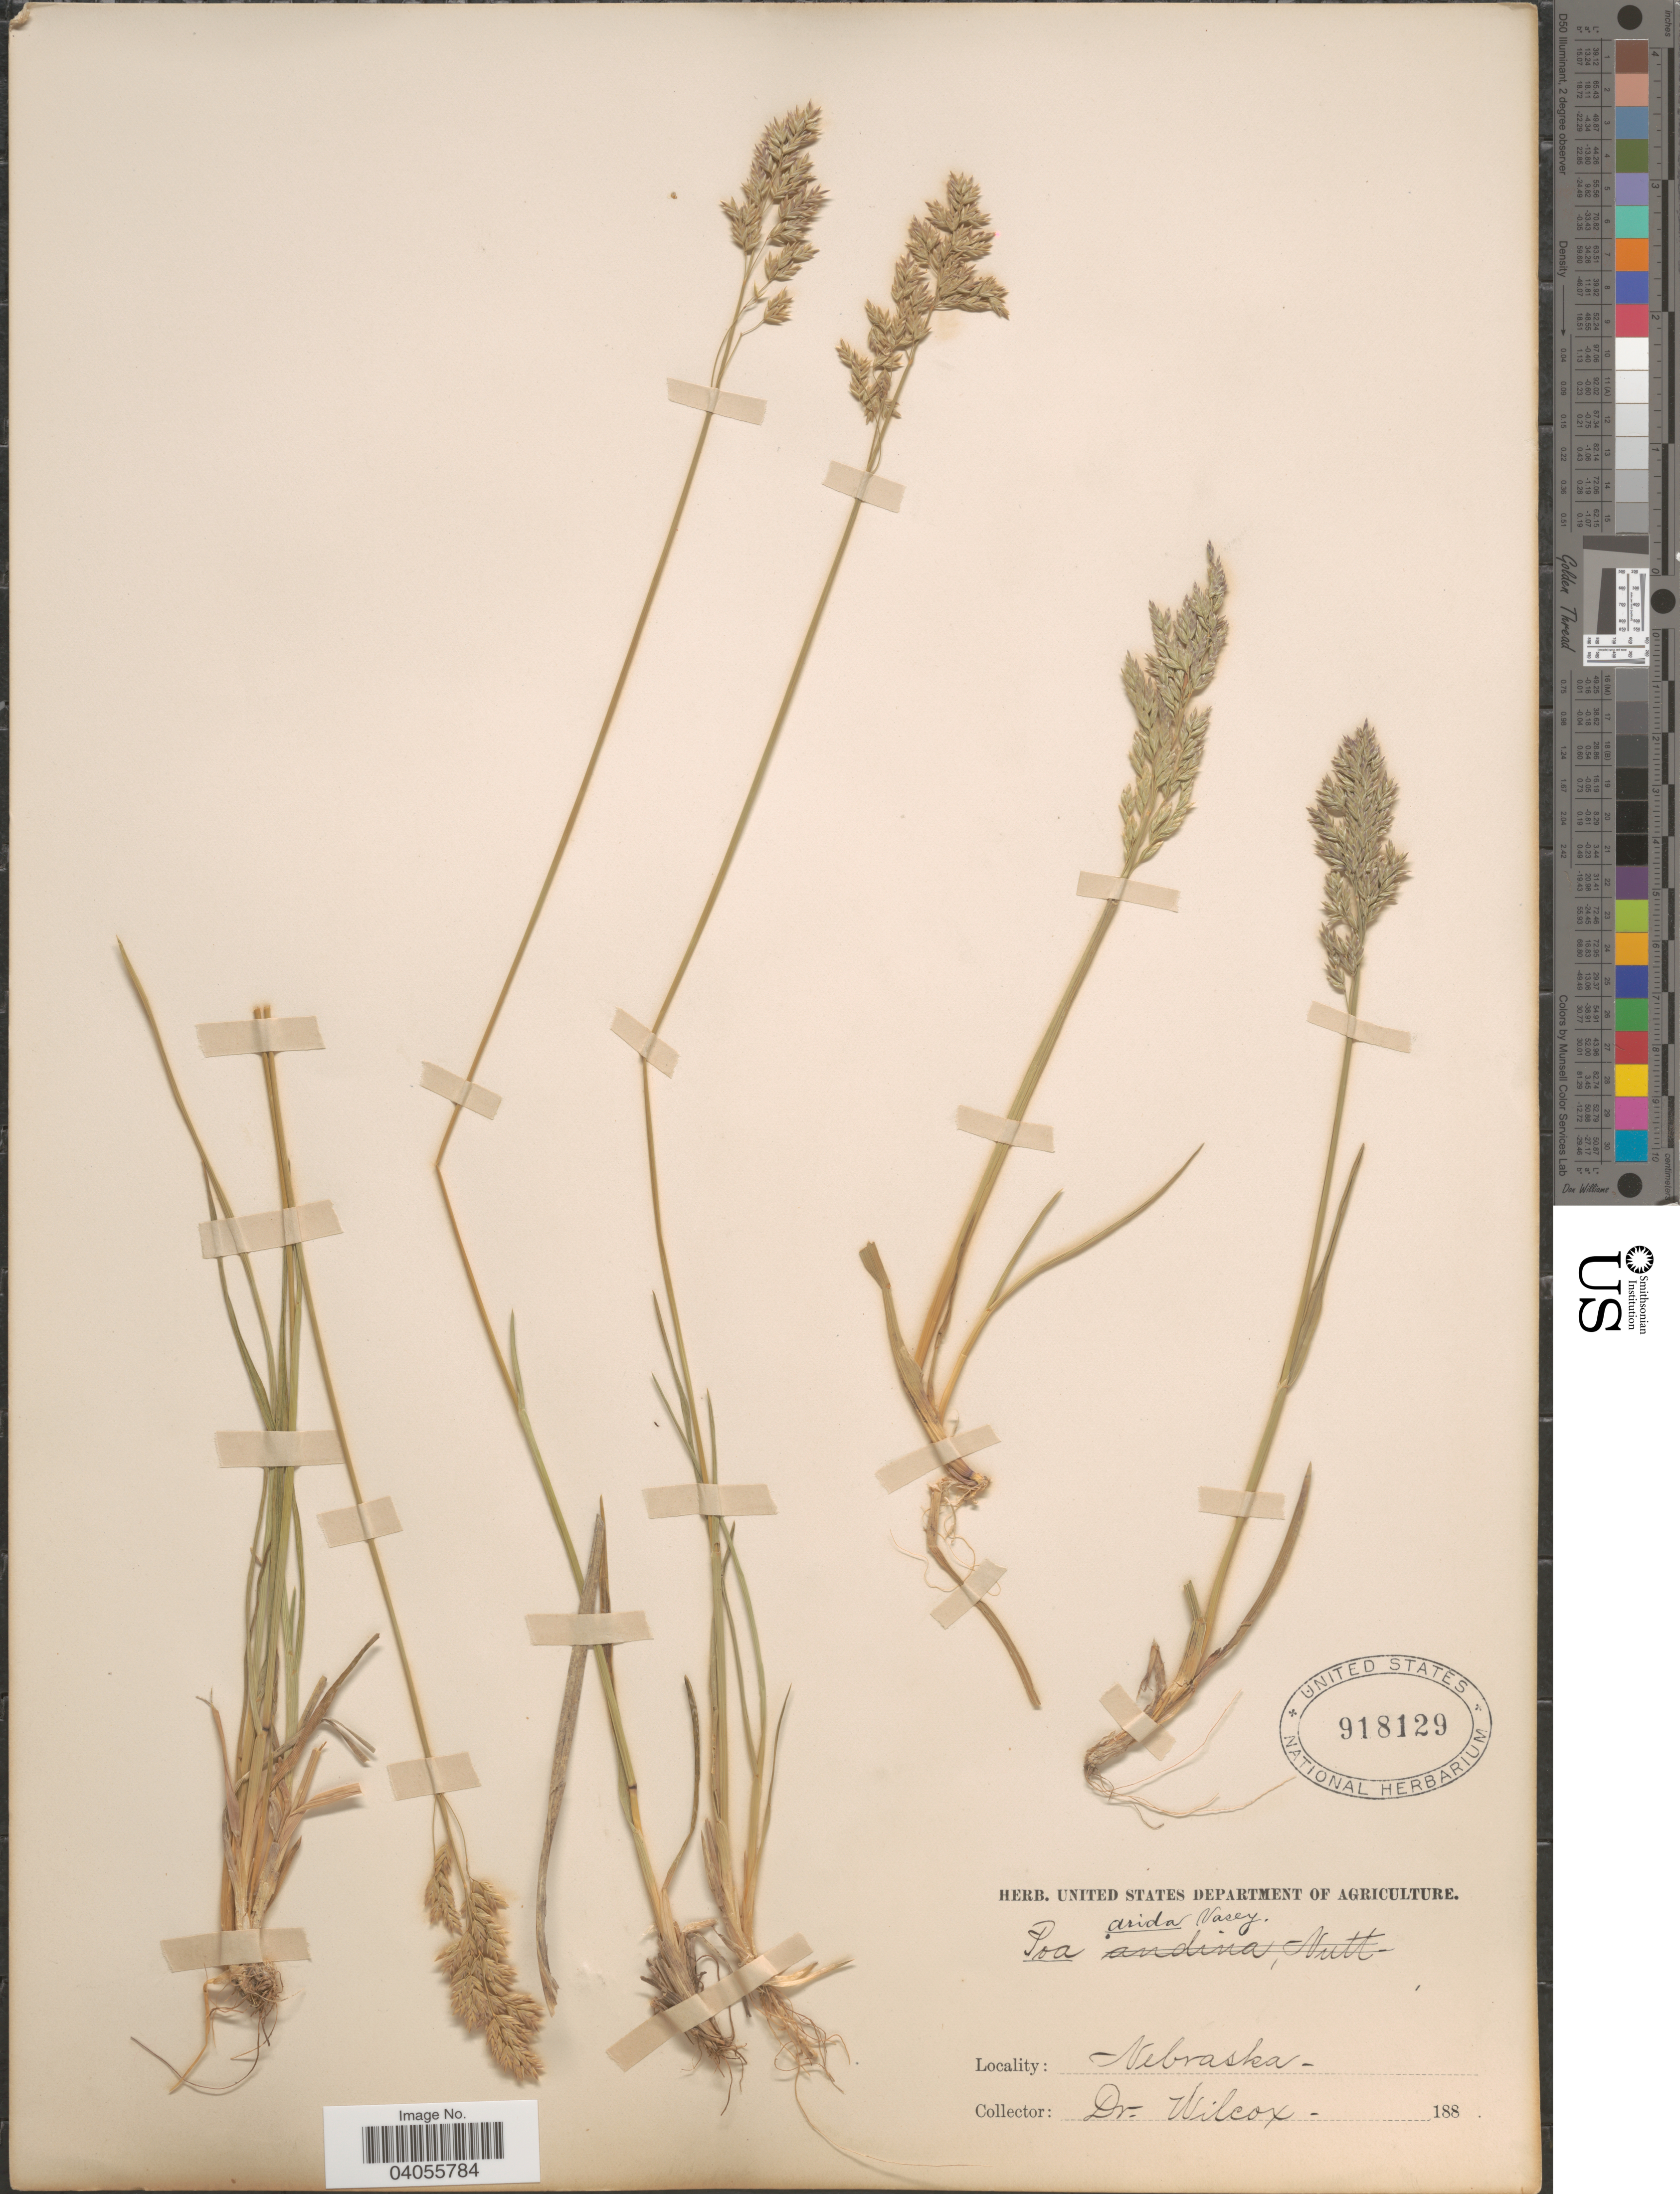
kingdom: Plantae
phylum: Tracheophyta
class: Liliopsida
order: Poales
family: Poaceae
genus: Poa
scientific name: Poa arida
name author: Vasey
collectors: -. Wilcox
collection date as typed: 188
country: United States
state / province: Nebraska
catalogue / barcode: US 918129